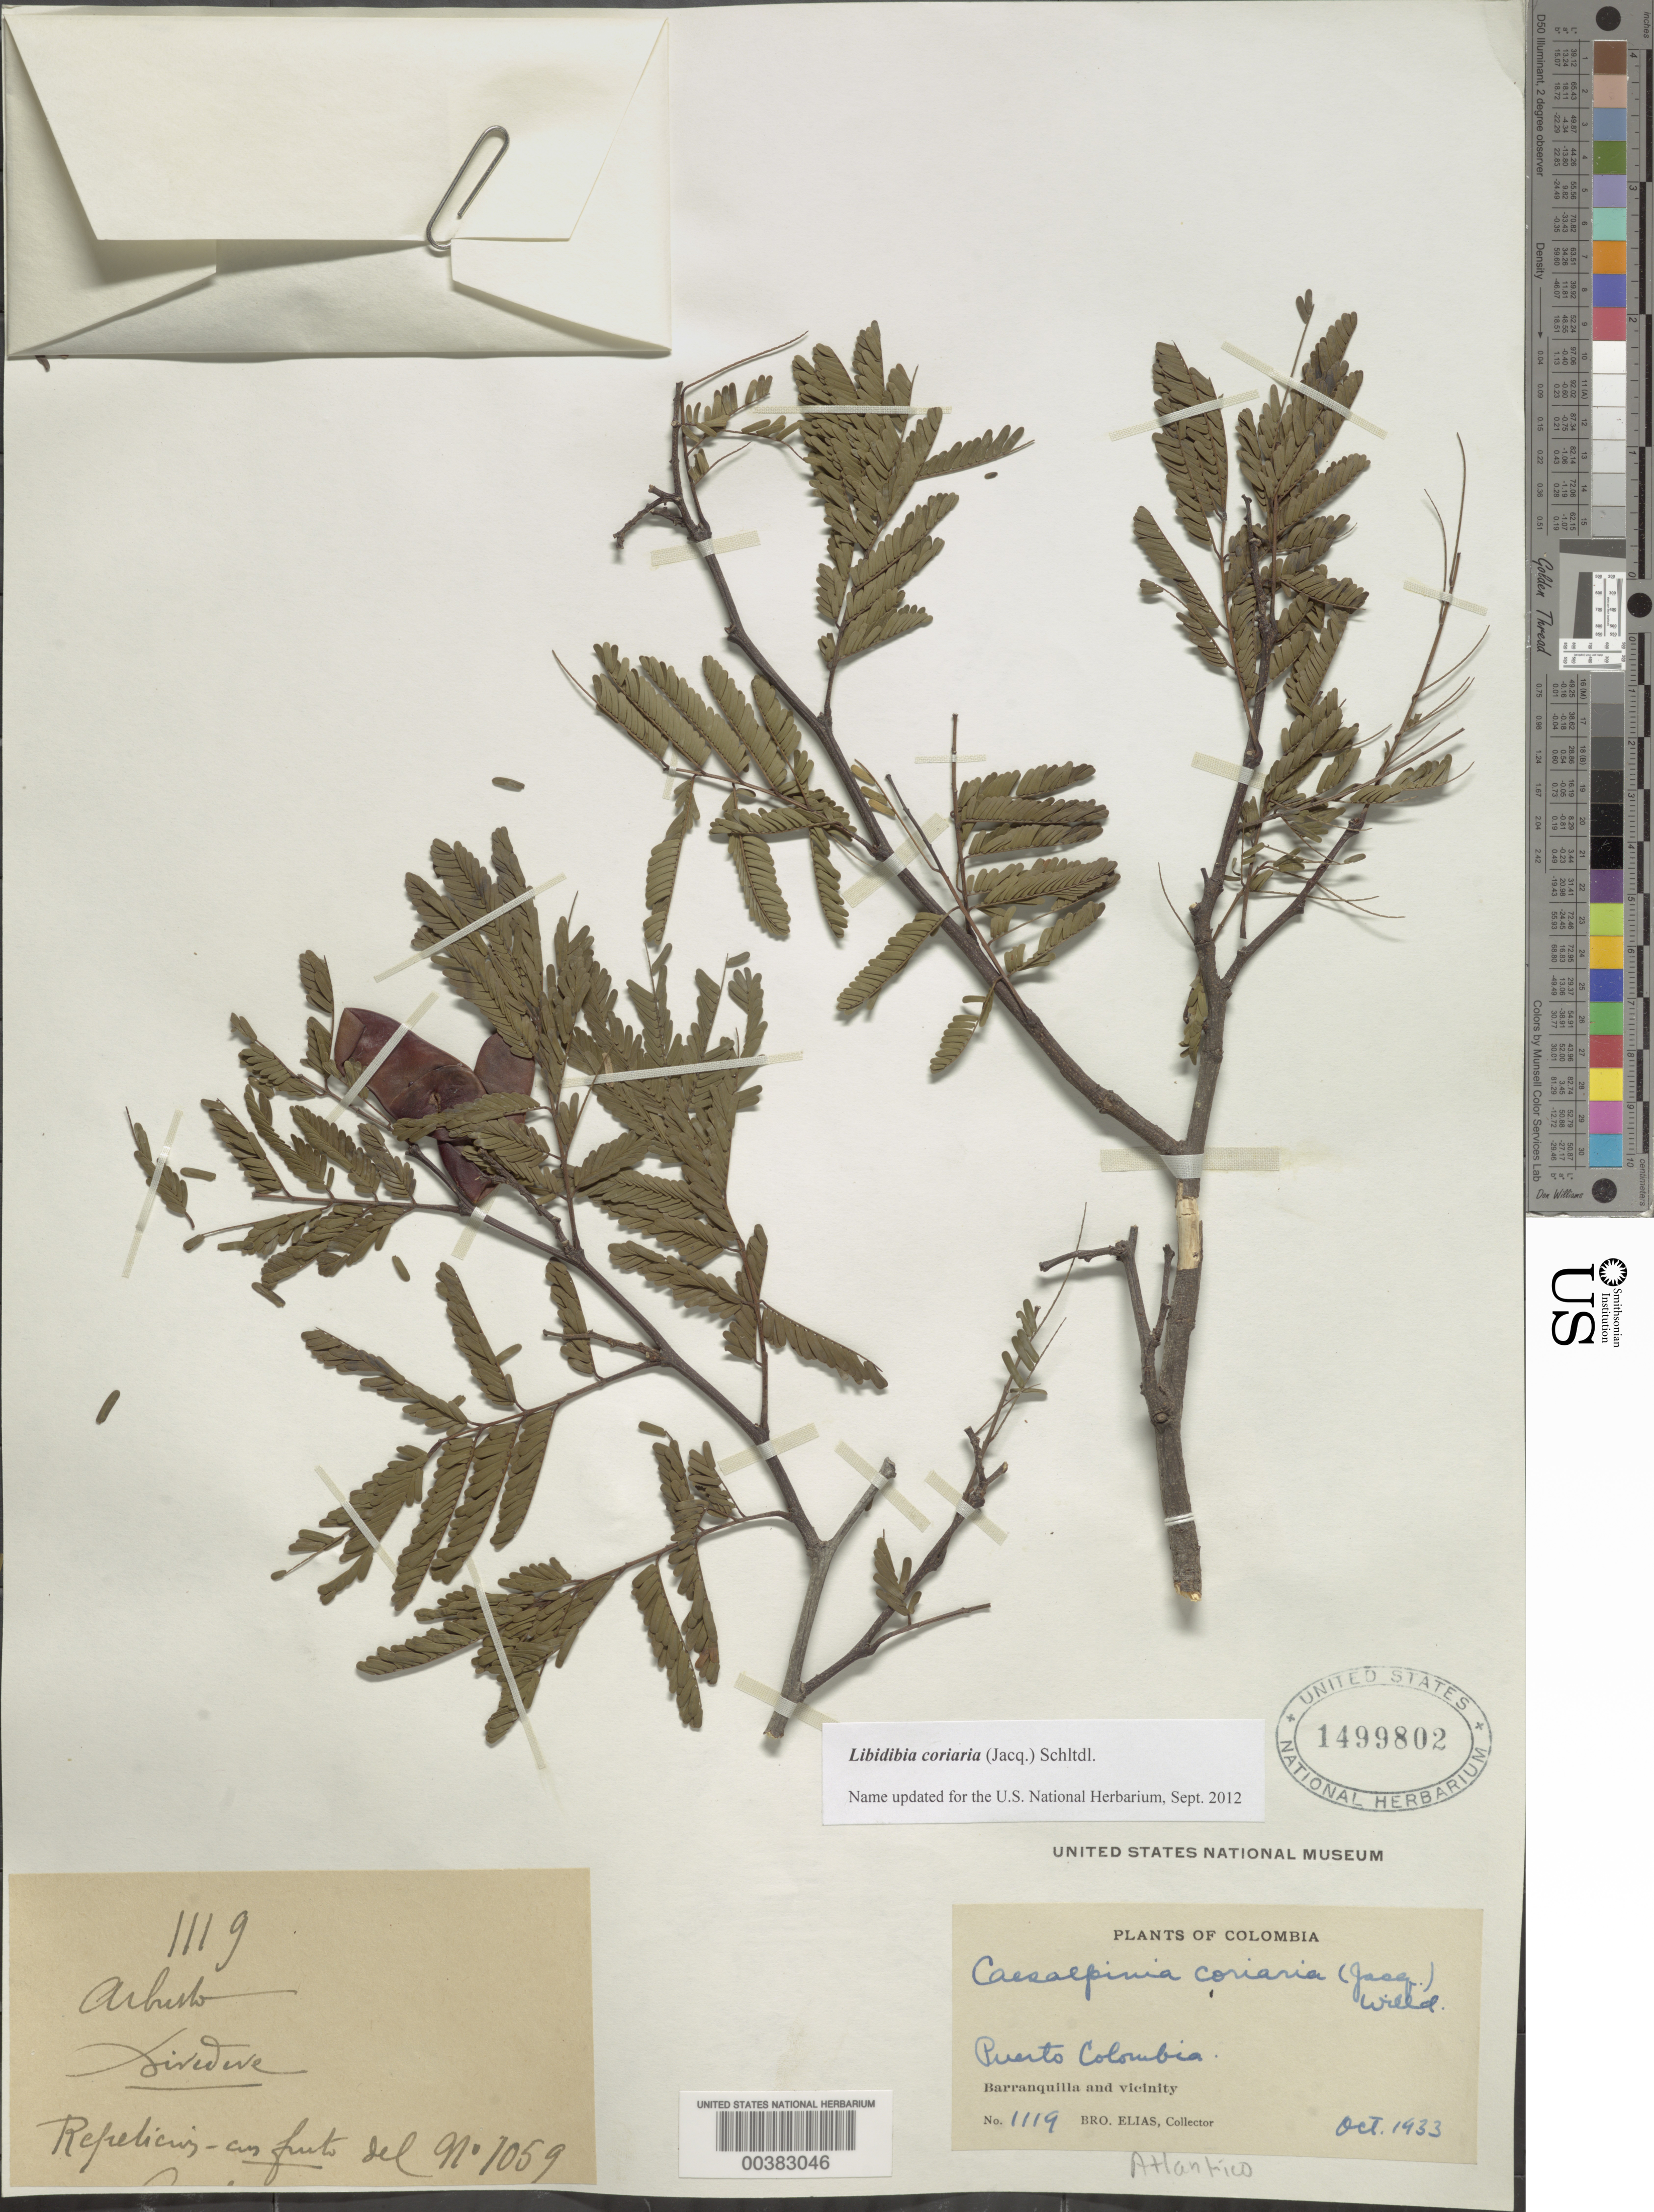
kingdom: Plantae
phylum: Tracheophyta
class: Magnoliopsida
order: Fabales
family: Fabaceae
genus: Libidibia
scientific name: Libidibia coriaria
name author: (Jacq.) Schltdl.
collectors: Bro. Elias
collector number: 1119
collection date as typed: Oct 1933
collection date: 1933-10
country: Colombia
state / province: Atlántico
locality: Puerto Colombia; Barranquilla and vicinity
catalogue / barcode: US 1499802